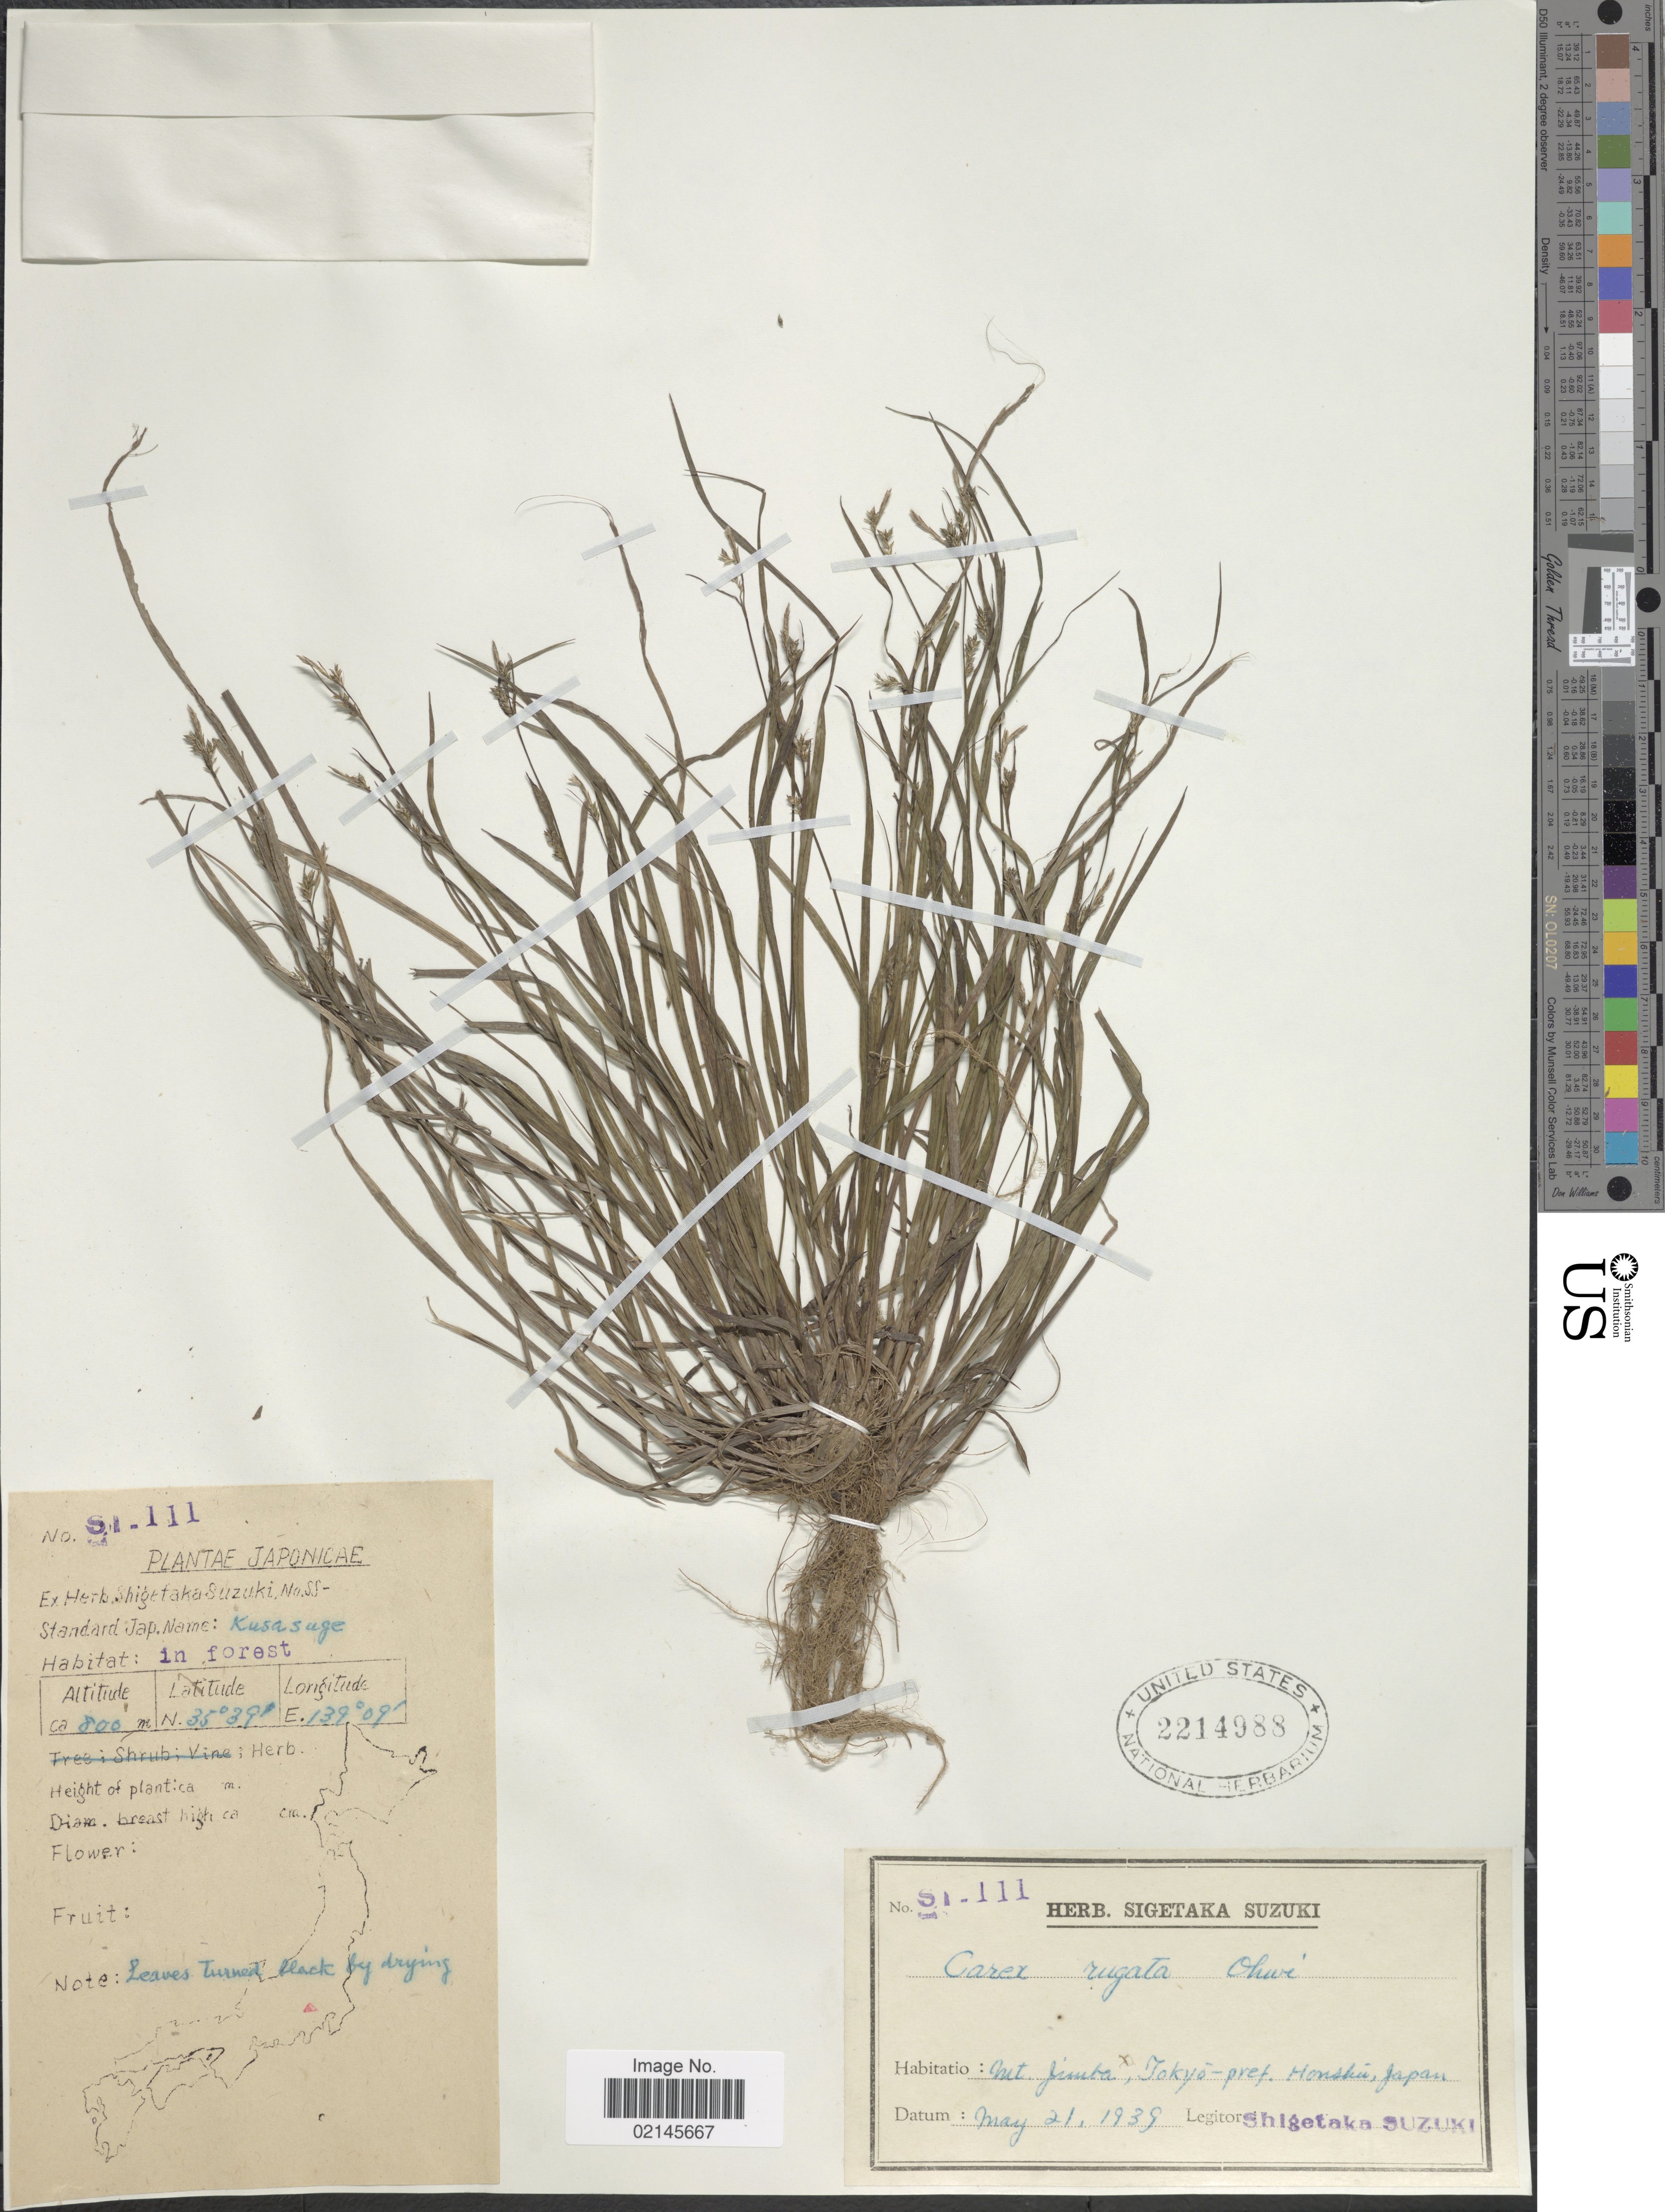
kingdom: Plantae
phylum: Tracheophyta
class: Liliopsida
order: Poales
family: Cyperaceae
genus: Carex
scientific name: Carex rugata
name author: Ohwi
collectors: S. Suzuki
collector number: SI-111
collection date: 1939-05-21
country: Japan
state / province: Tokyo, Federal City of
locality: Mt. Jimba, Tokyo-pref., Honshu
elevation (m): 800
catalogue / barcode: US 2214988